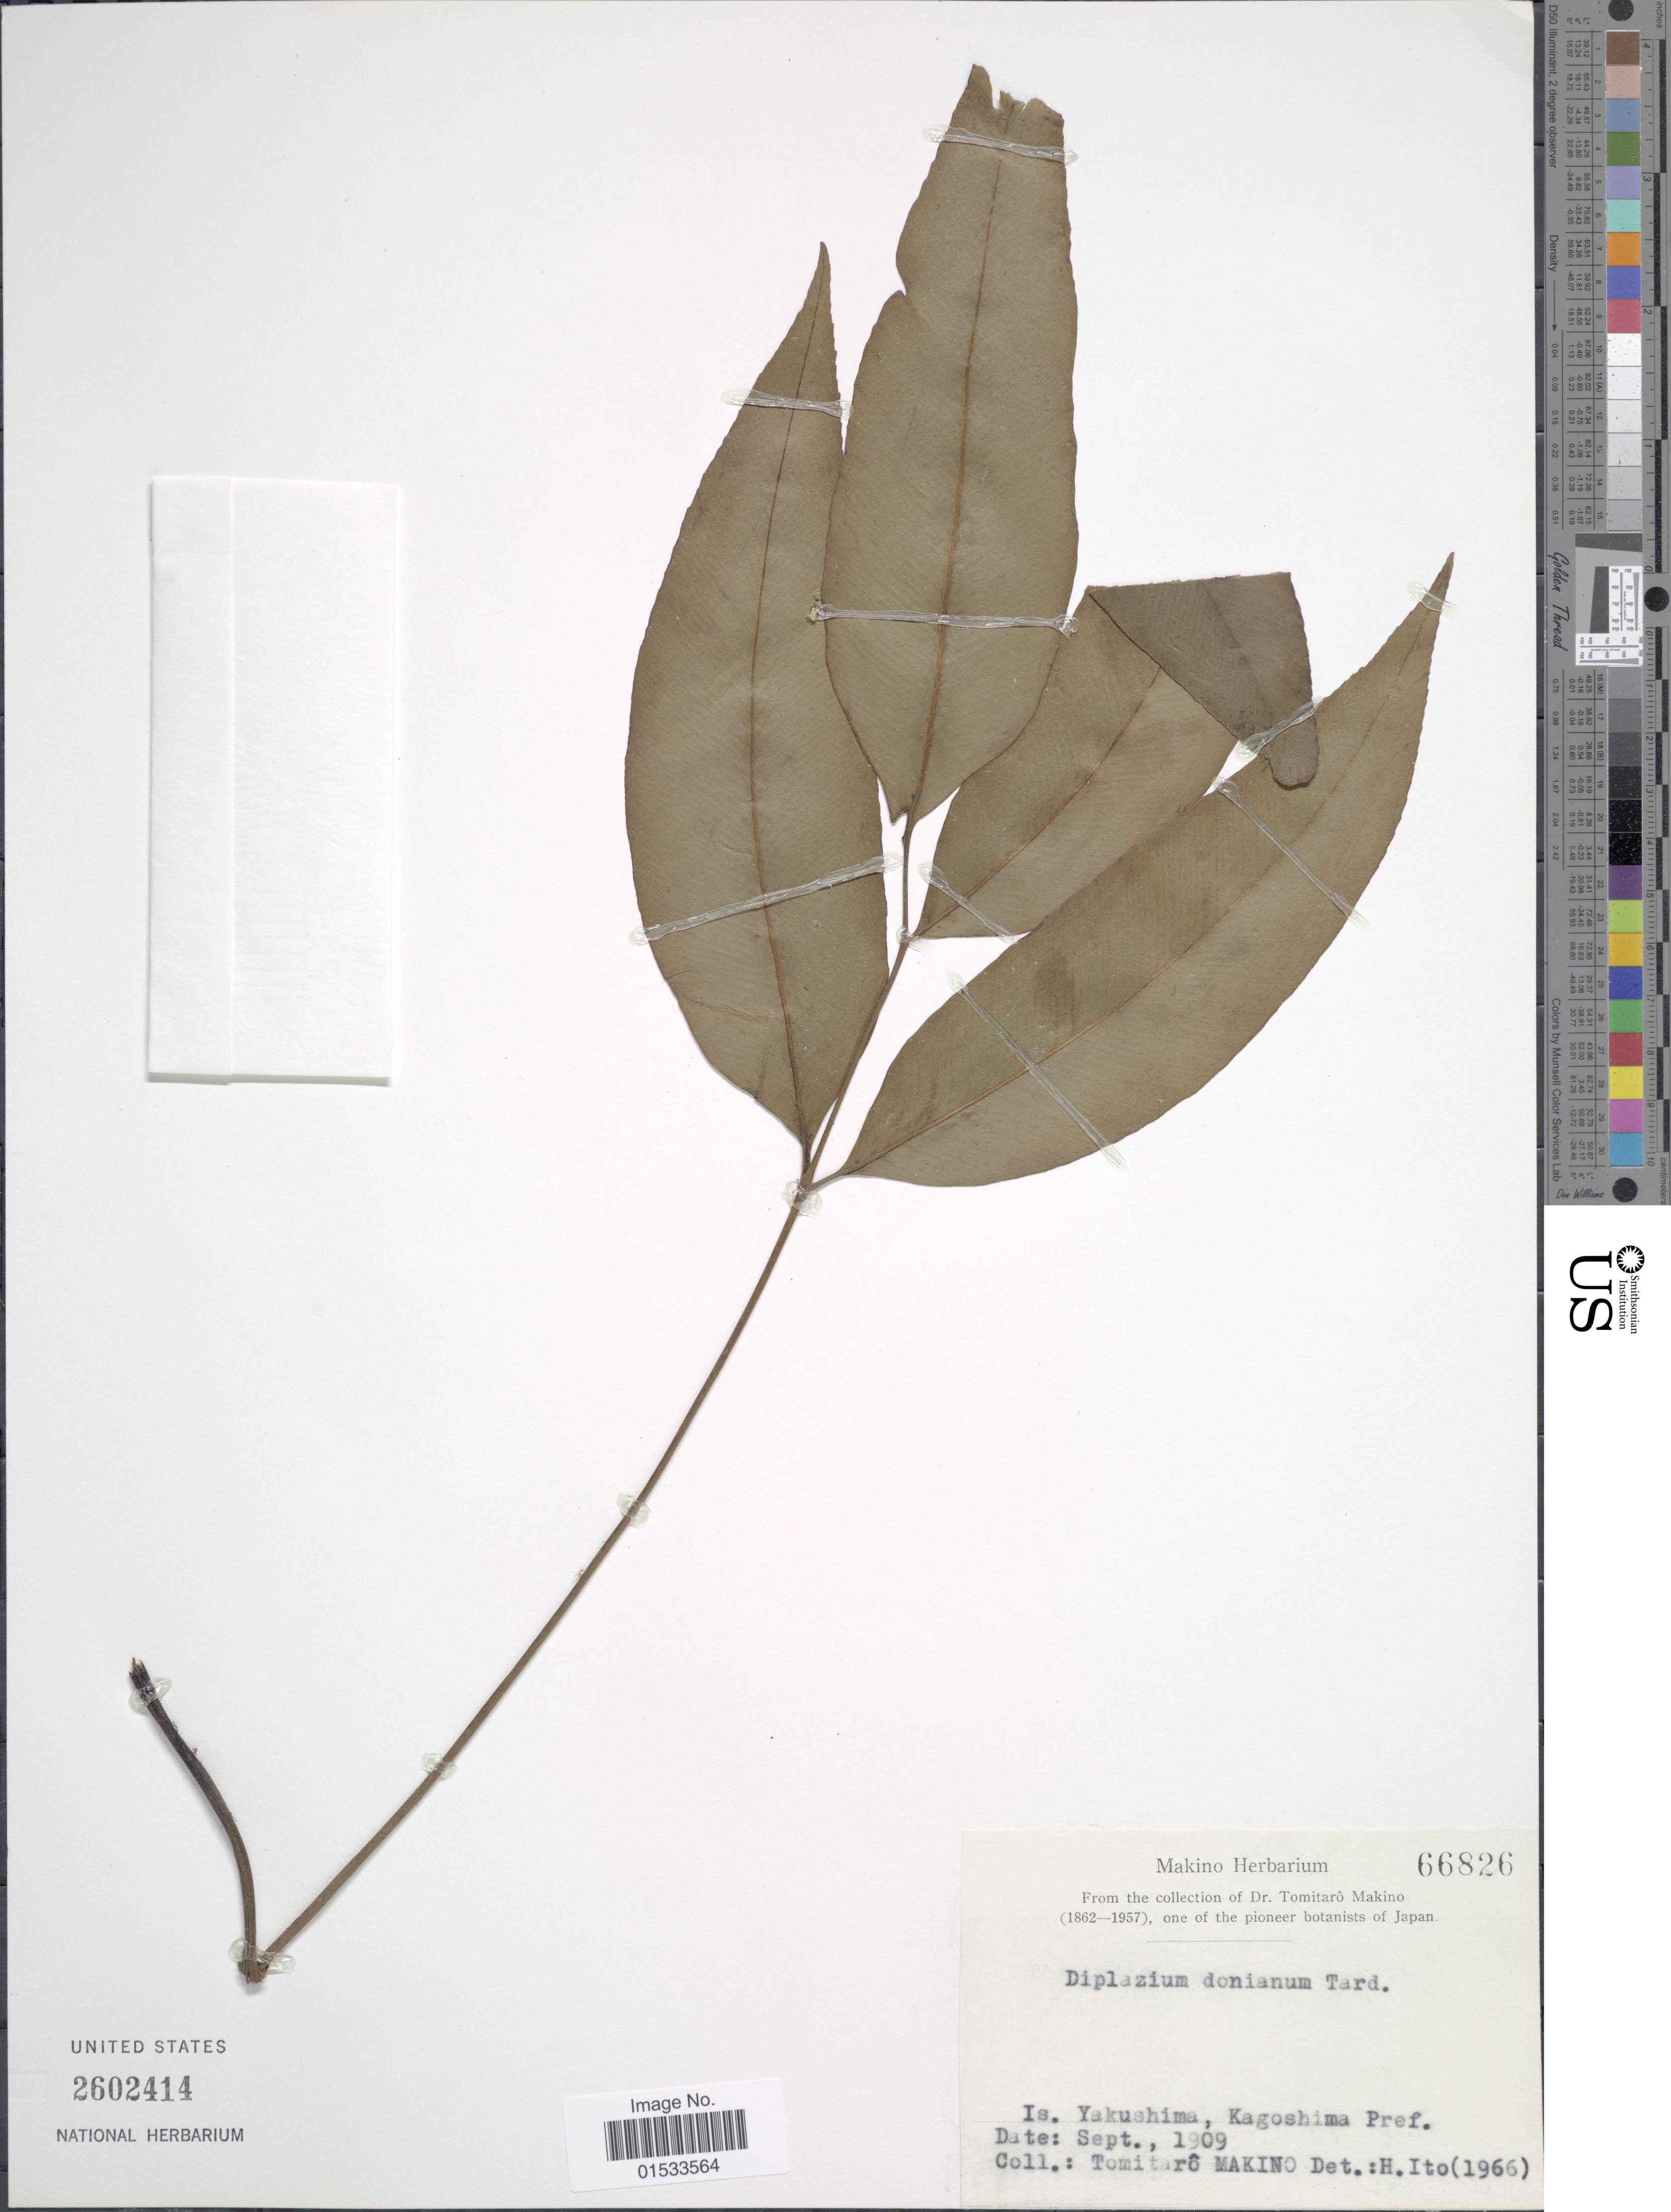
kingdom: Plantae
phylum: Tracheophyta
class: Polypodiopsida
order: Polypodiales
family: Athyriaceae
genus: Diplazium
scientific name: Diplazium donianum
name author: (Mett.) Tardieu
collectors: T. Makino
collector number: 66826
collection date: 1909-09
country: Japan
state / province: Kagosima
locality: Is. Yakushima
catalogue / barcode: US 2602414